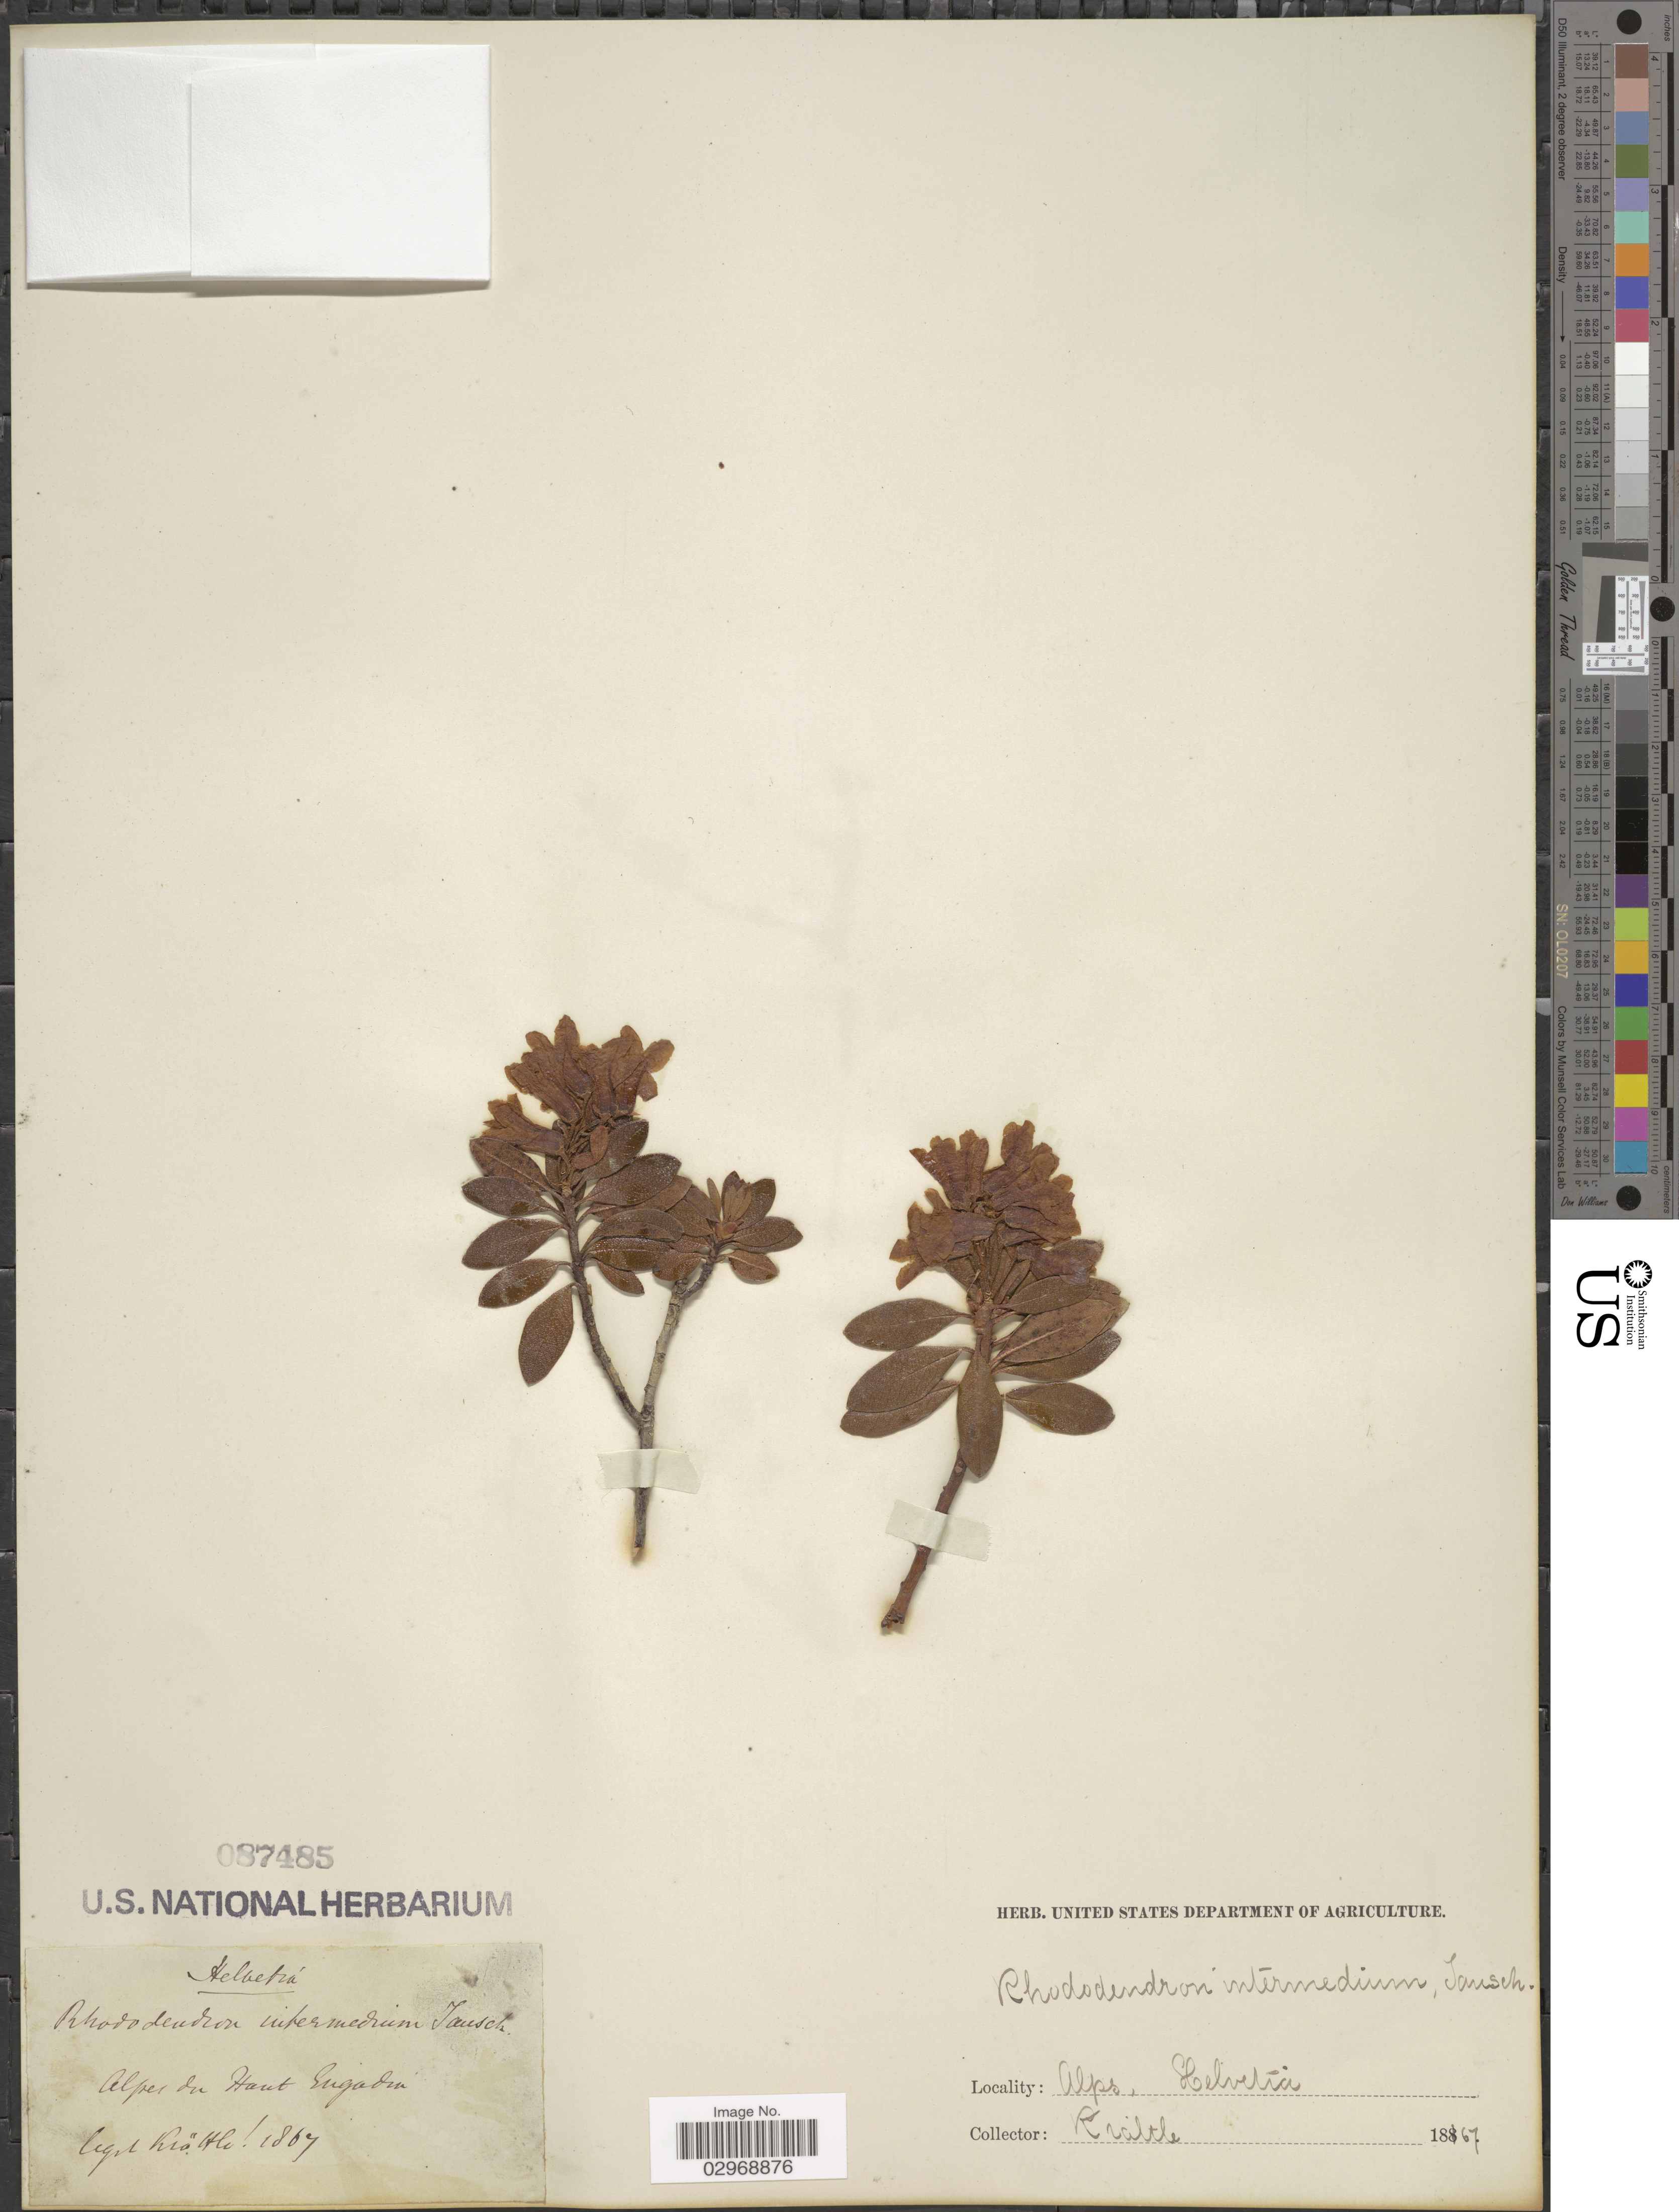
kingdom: Plantae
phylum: Tracheophyta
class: Magnoliopsida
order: Ericales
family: Ericaceae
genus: Rhododendron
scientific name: Rhododendron x intermedium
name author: Tausch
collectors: Krättle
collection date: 1867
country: Switzerland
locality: Alpes du Haut Eugadu, Alps, Helvetia.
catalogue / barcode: US 87485